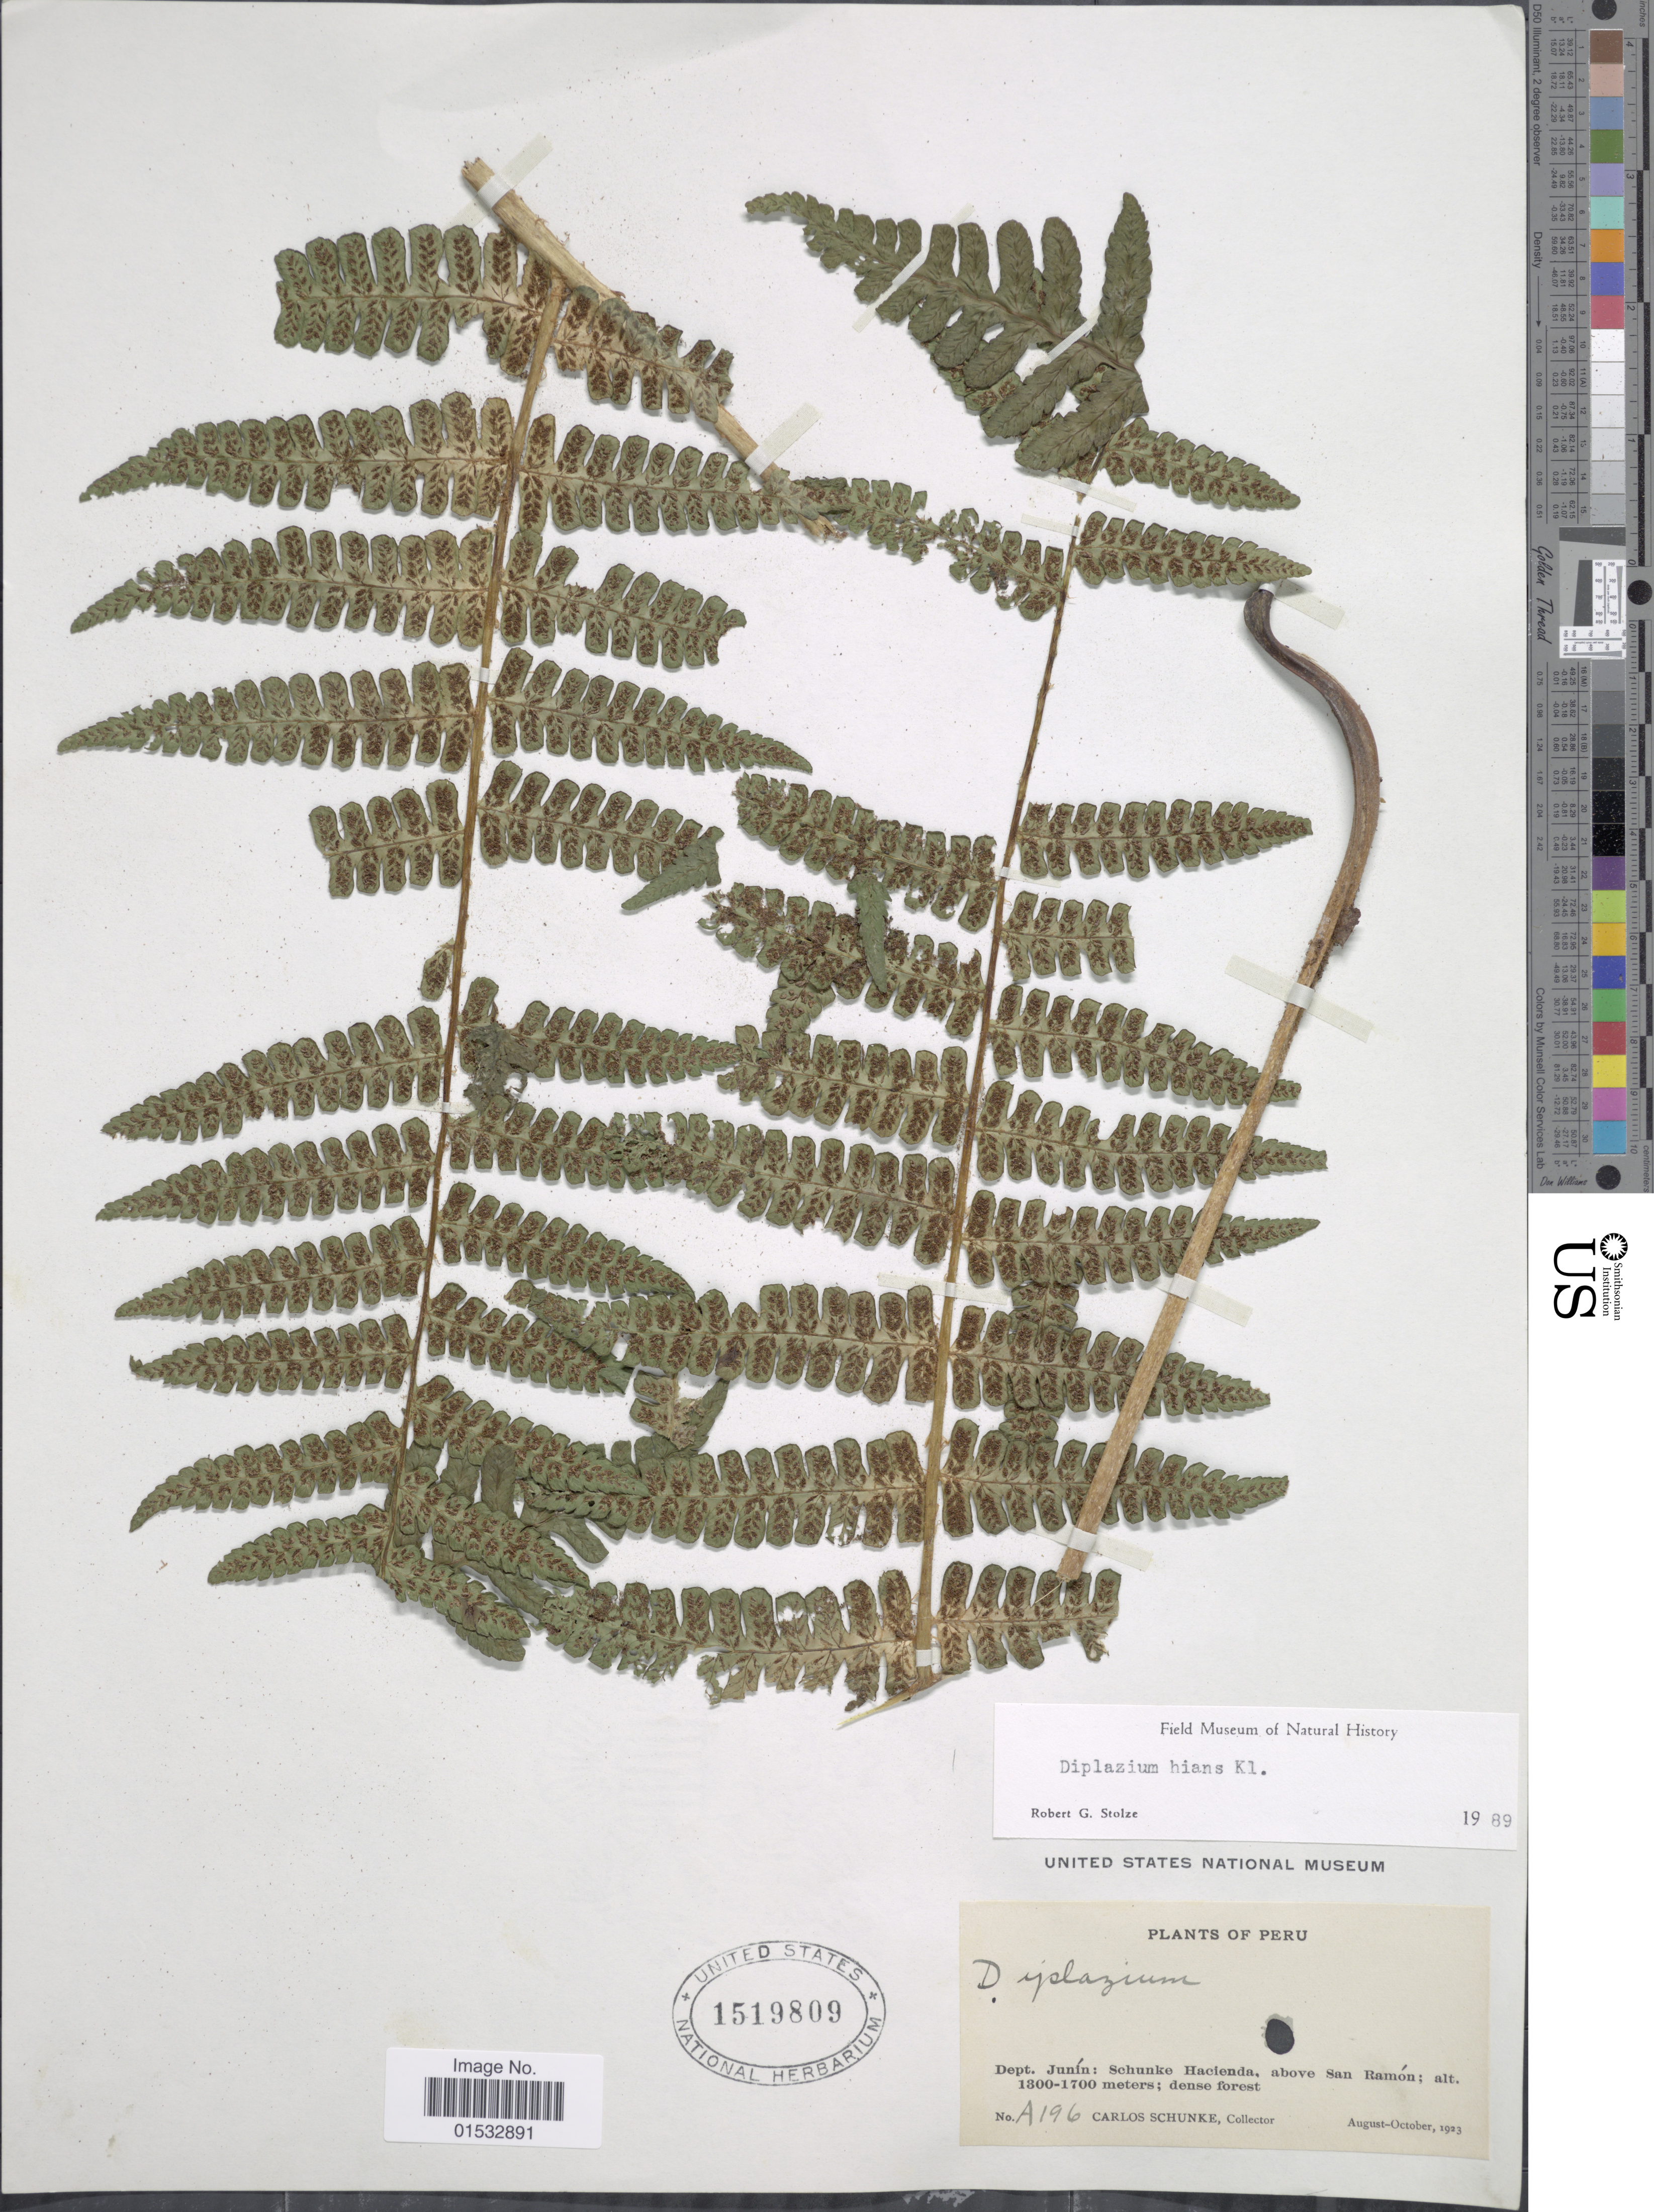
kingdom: Plantae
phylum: Tracheophyta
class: Polypodiopsida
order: Polypodiales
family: Athyriaceae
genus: Diplazium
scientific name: Diplazium hians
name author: Kunze ex Klotzsch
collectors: C. Schunke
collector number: A196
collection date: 1923-08/1923-10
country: Peru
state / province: Junín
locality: Schunke Hacienda, above San Ramón, dense forest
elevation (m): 1300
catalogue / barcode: US 1519809